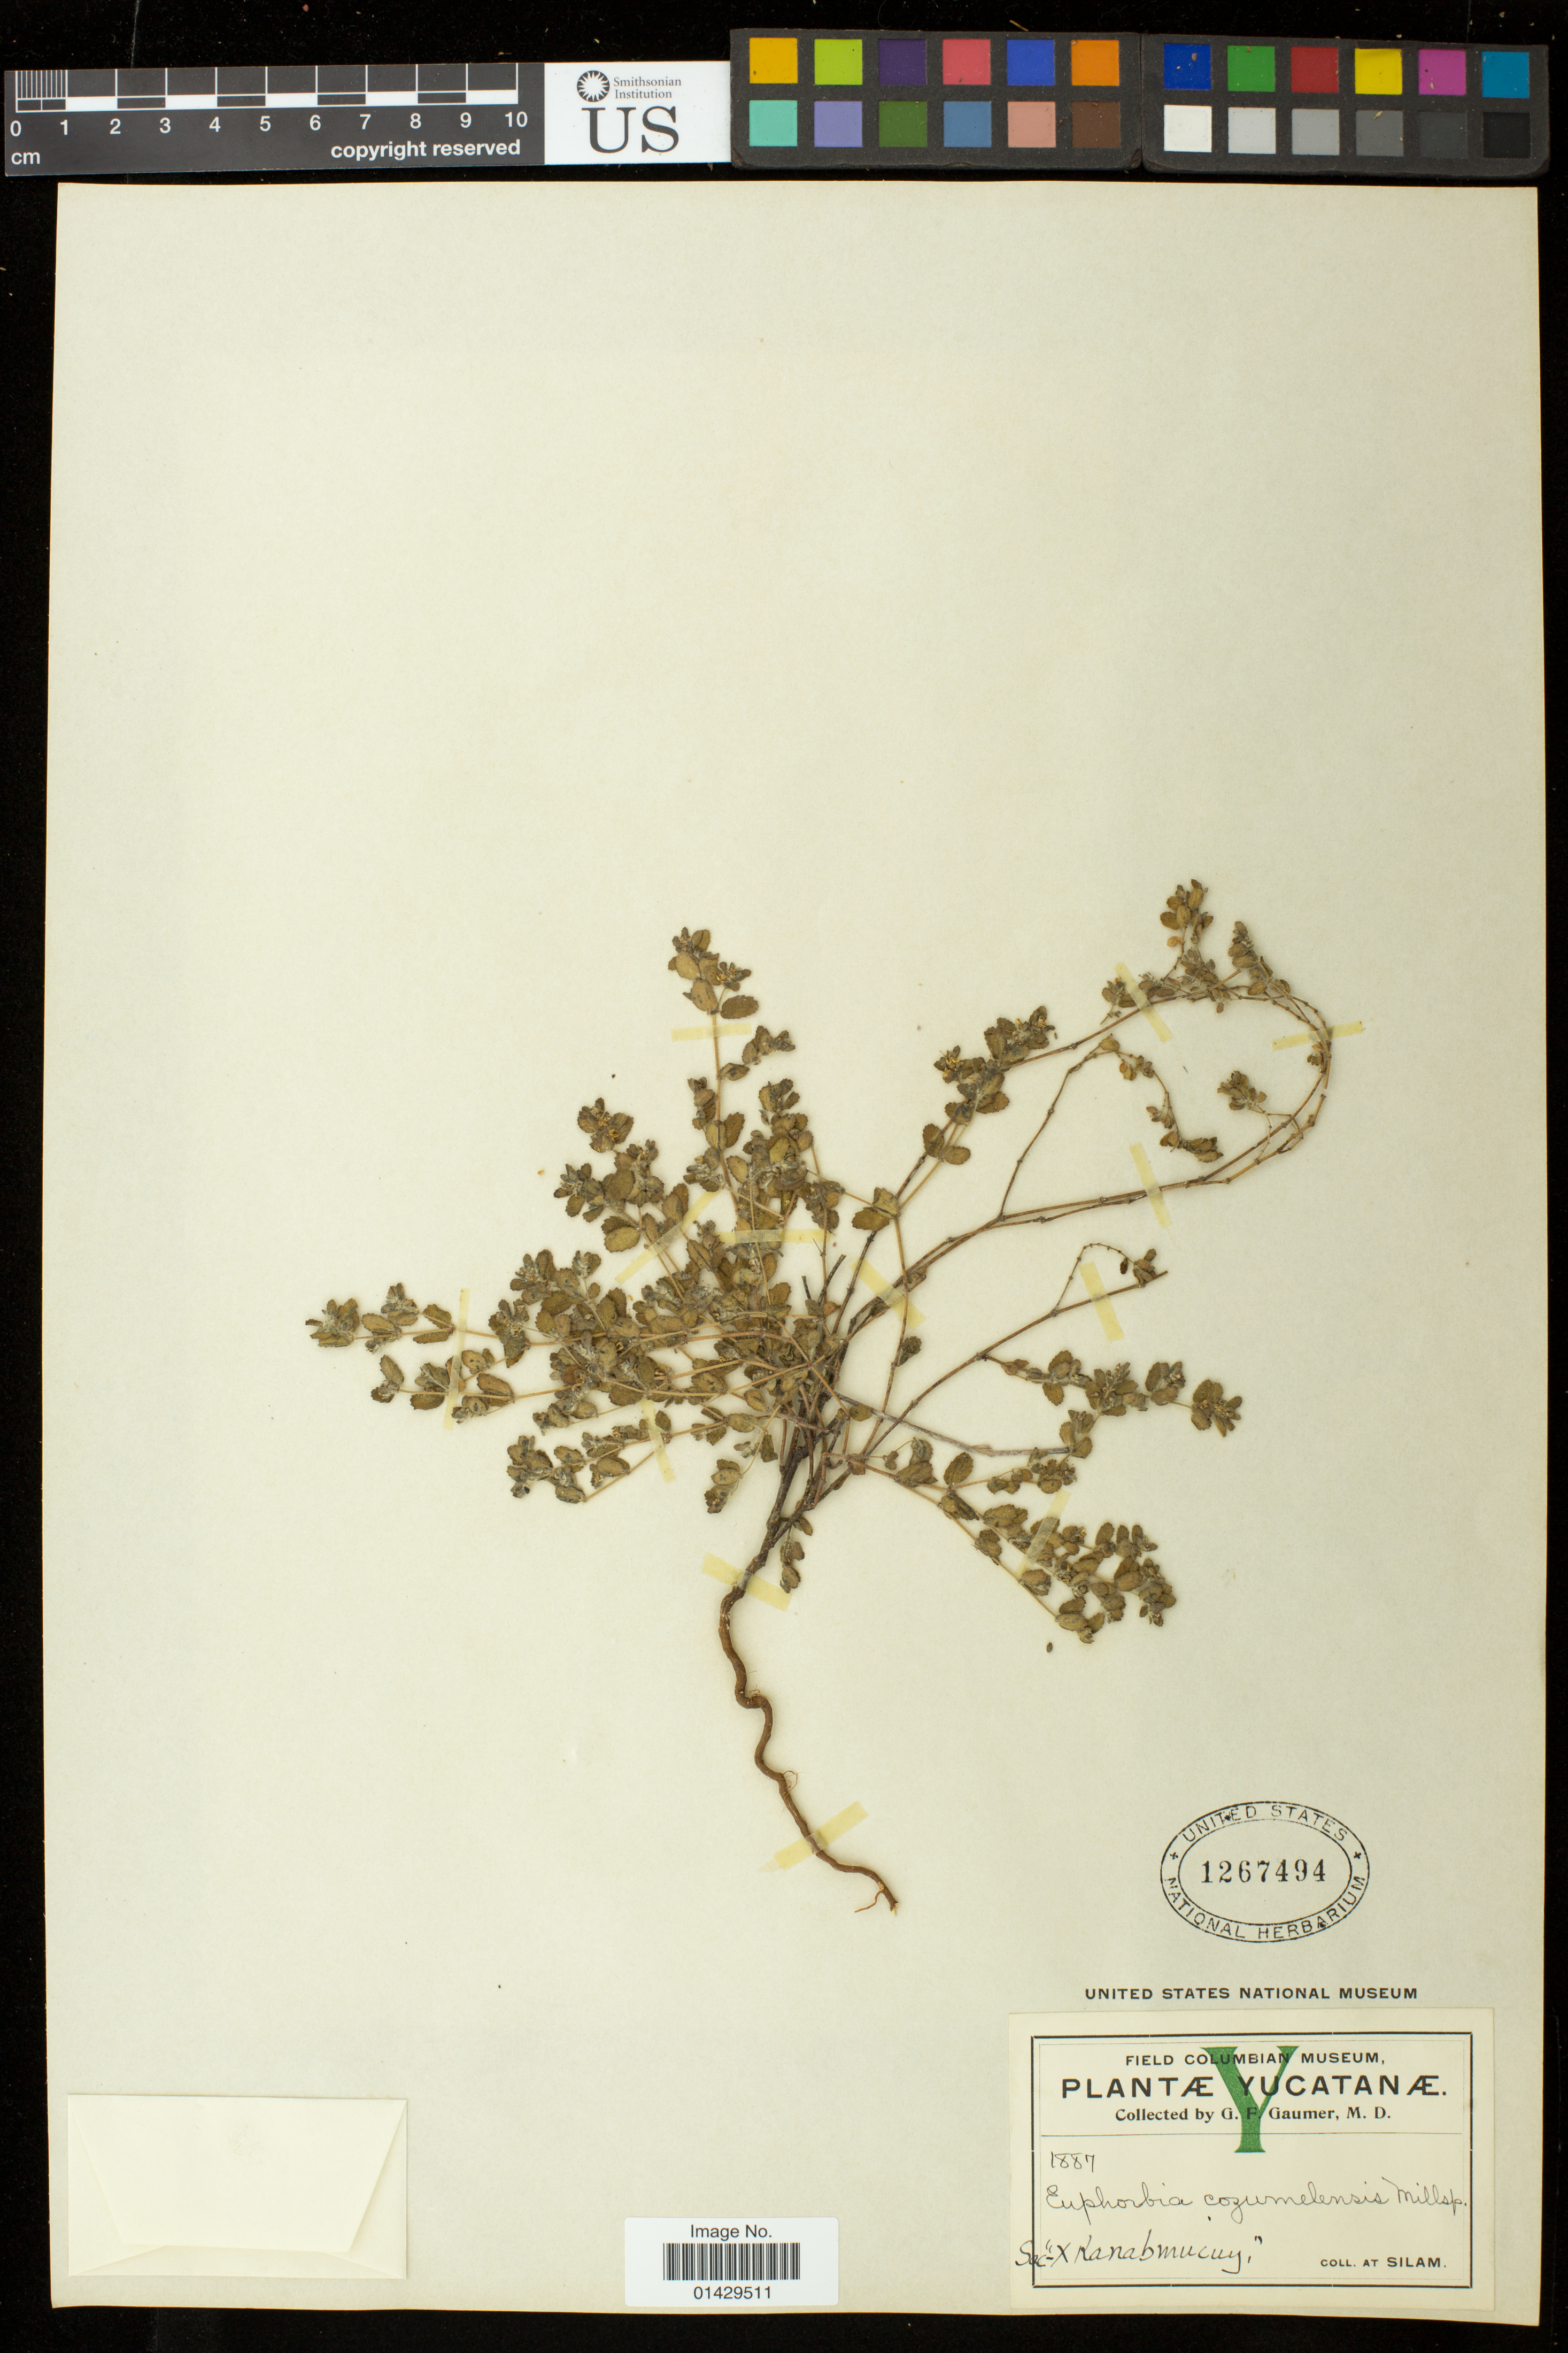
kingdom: Plantae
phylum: Tracheophyta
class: Magnoliopsida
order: Malpighiales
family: Euphorbiaceae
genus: Euphorbia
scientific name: Euphorbia cozumelensis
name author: Millsp.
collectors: G. F. Gaumer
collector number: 1887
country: Mexico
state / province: Yucatán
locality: Sec - "X Kanabmucuy", Silam.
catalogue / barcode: US 1267494